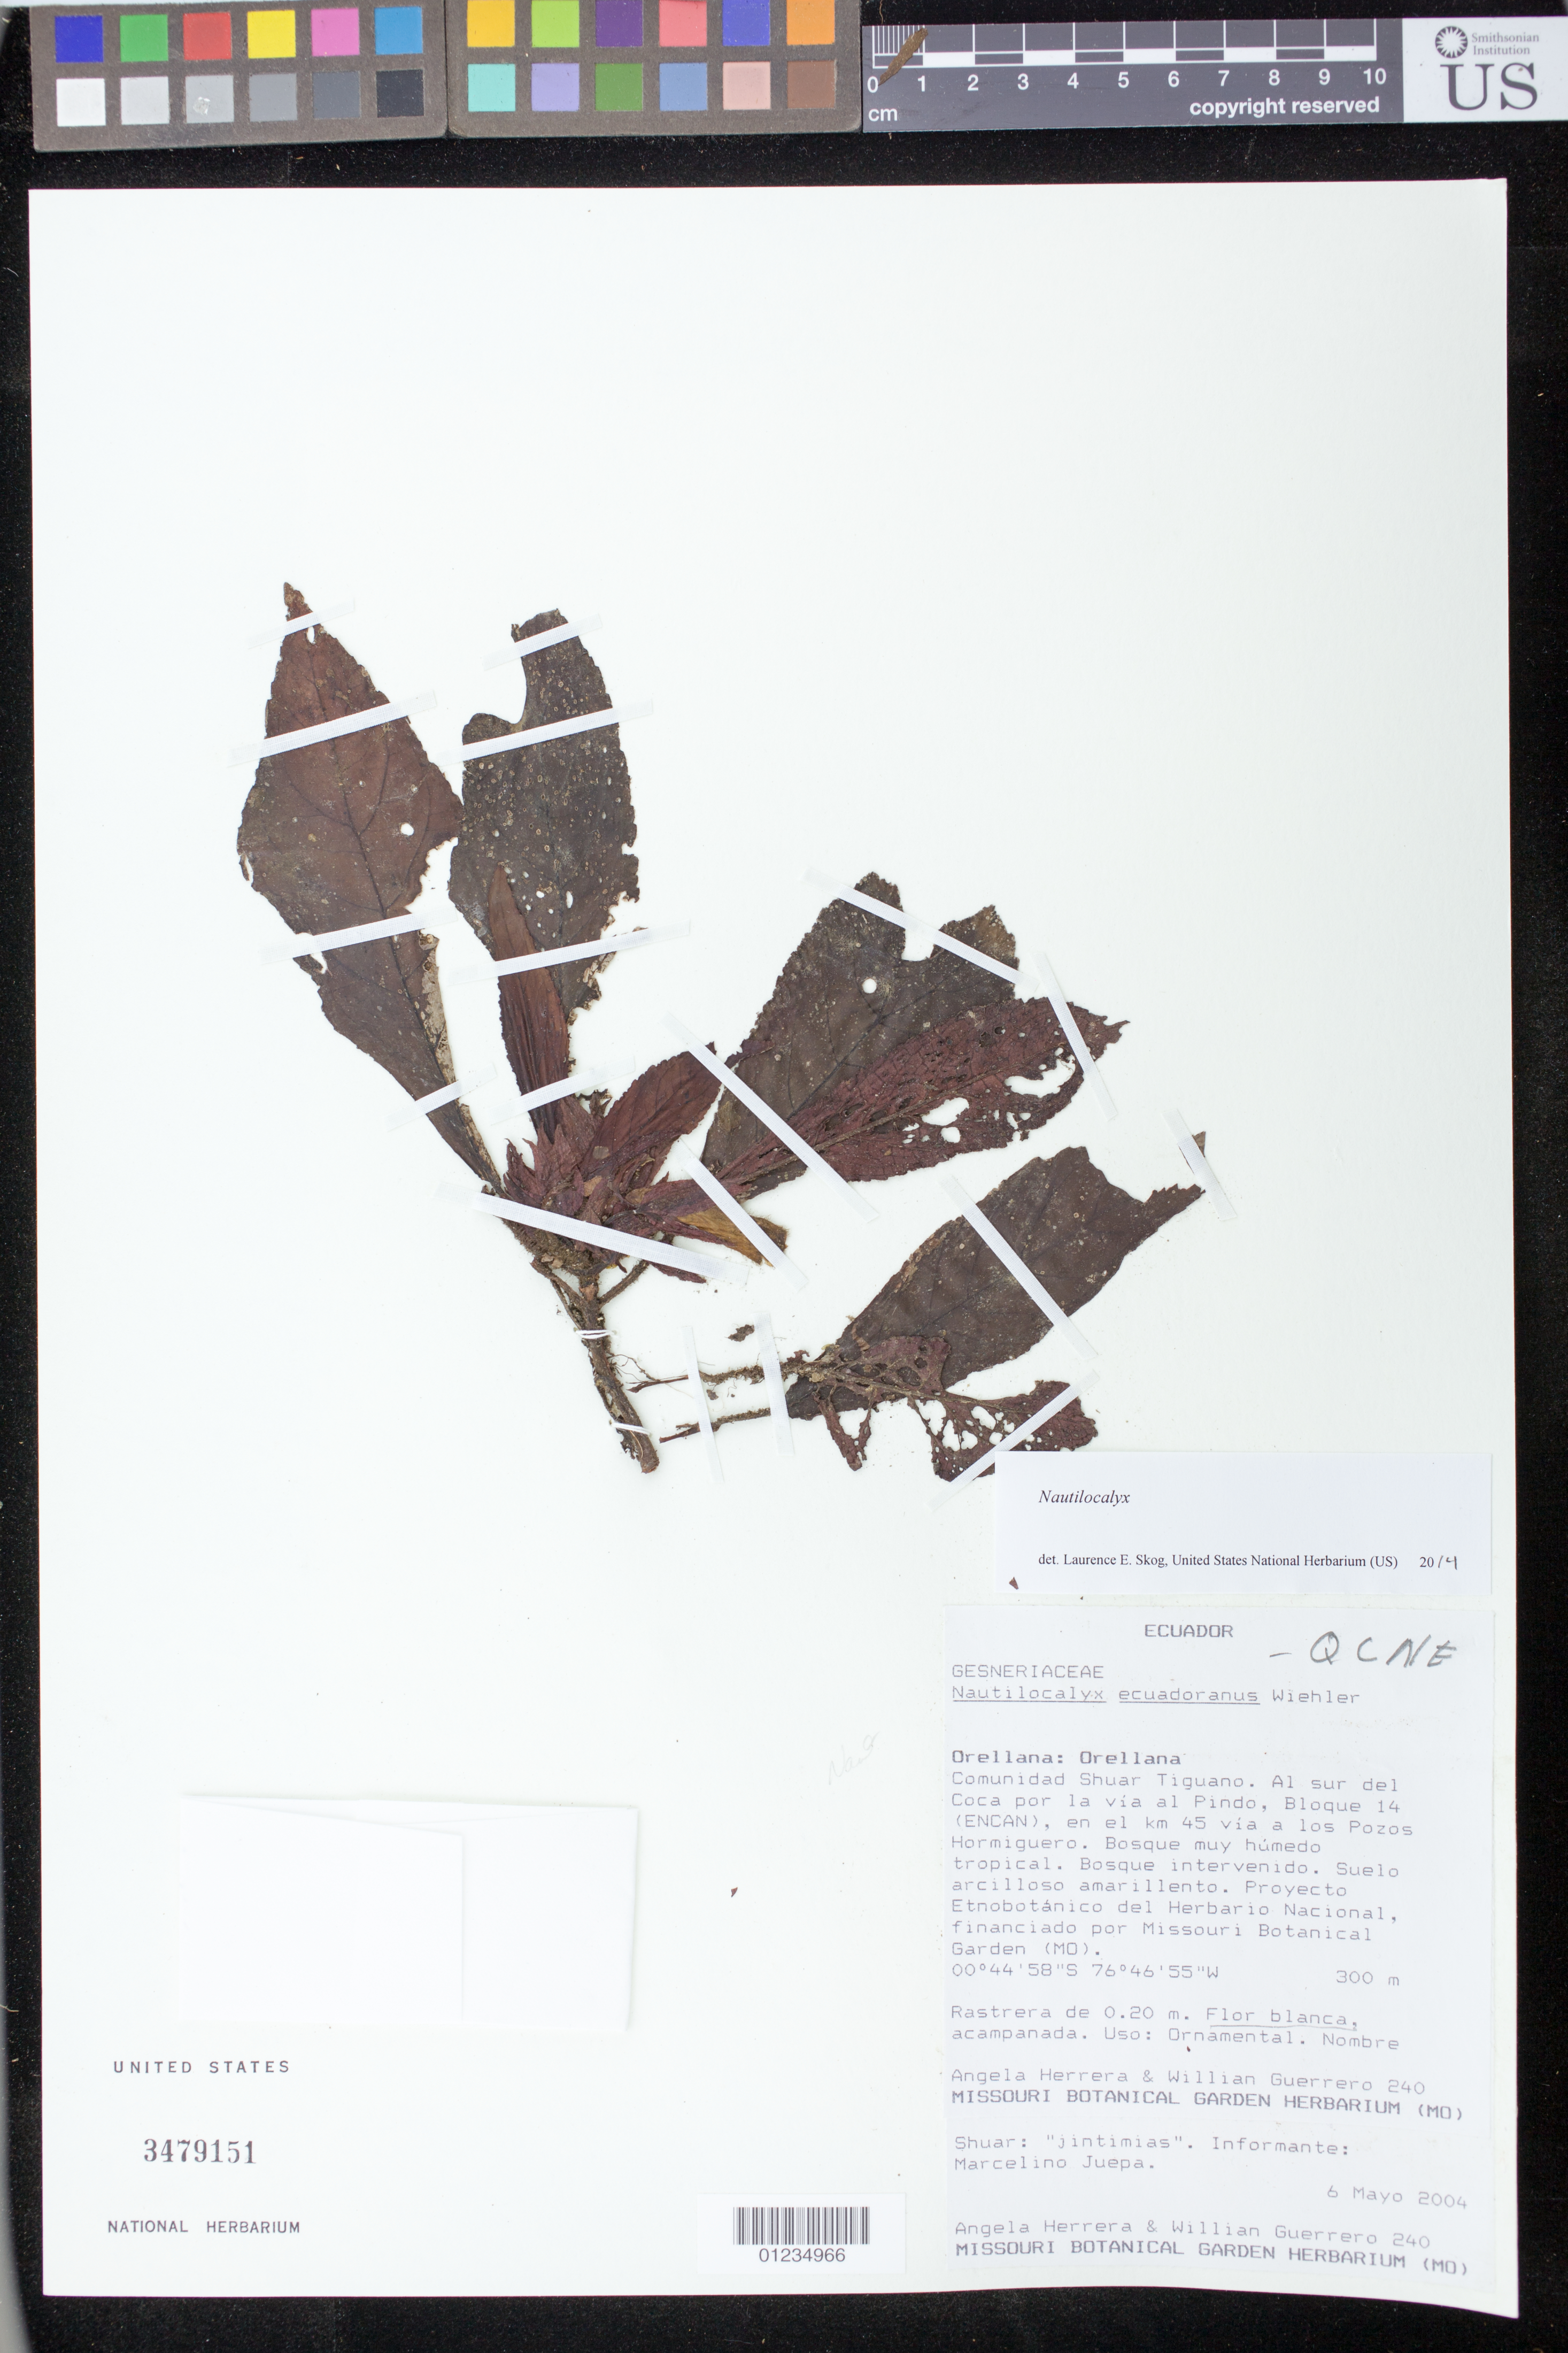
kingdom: Plantae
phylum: Tracheophyta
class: Magnoliopsida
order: Lamiales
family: Gesneriaceae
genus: Nautilocalyx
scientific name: Nautilocalyx sp.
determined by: Skog, Laurence E.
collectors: A. Herrera & W. Guerrero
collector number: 240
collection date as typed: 06 May 2004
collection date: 2004-05-06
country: Ecuador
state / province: Orellana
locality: Orellana: Orellana. Comunidad Shuar Tiguano. Al sur del Coca por la via al Pindo, Bloque 14 (ENCAN), en el km 45 via a los Pozos Hormiguero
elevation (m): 300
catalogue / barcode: US 3479151